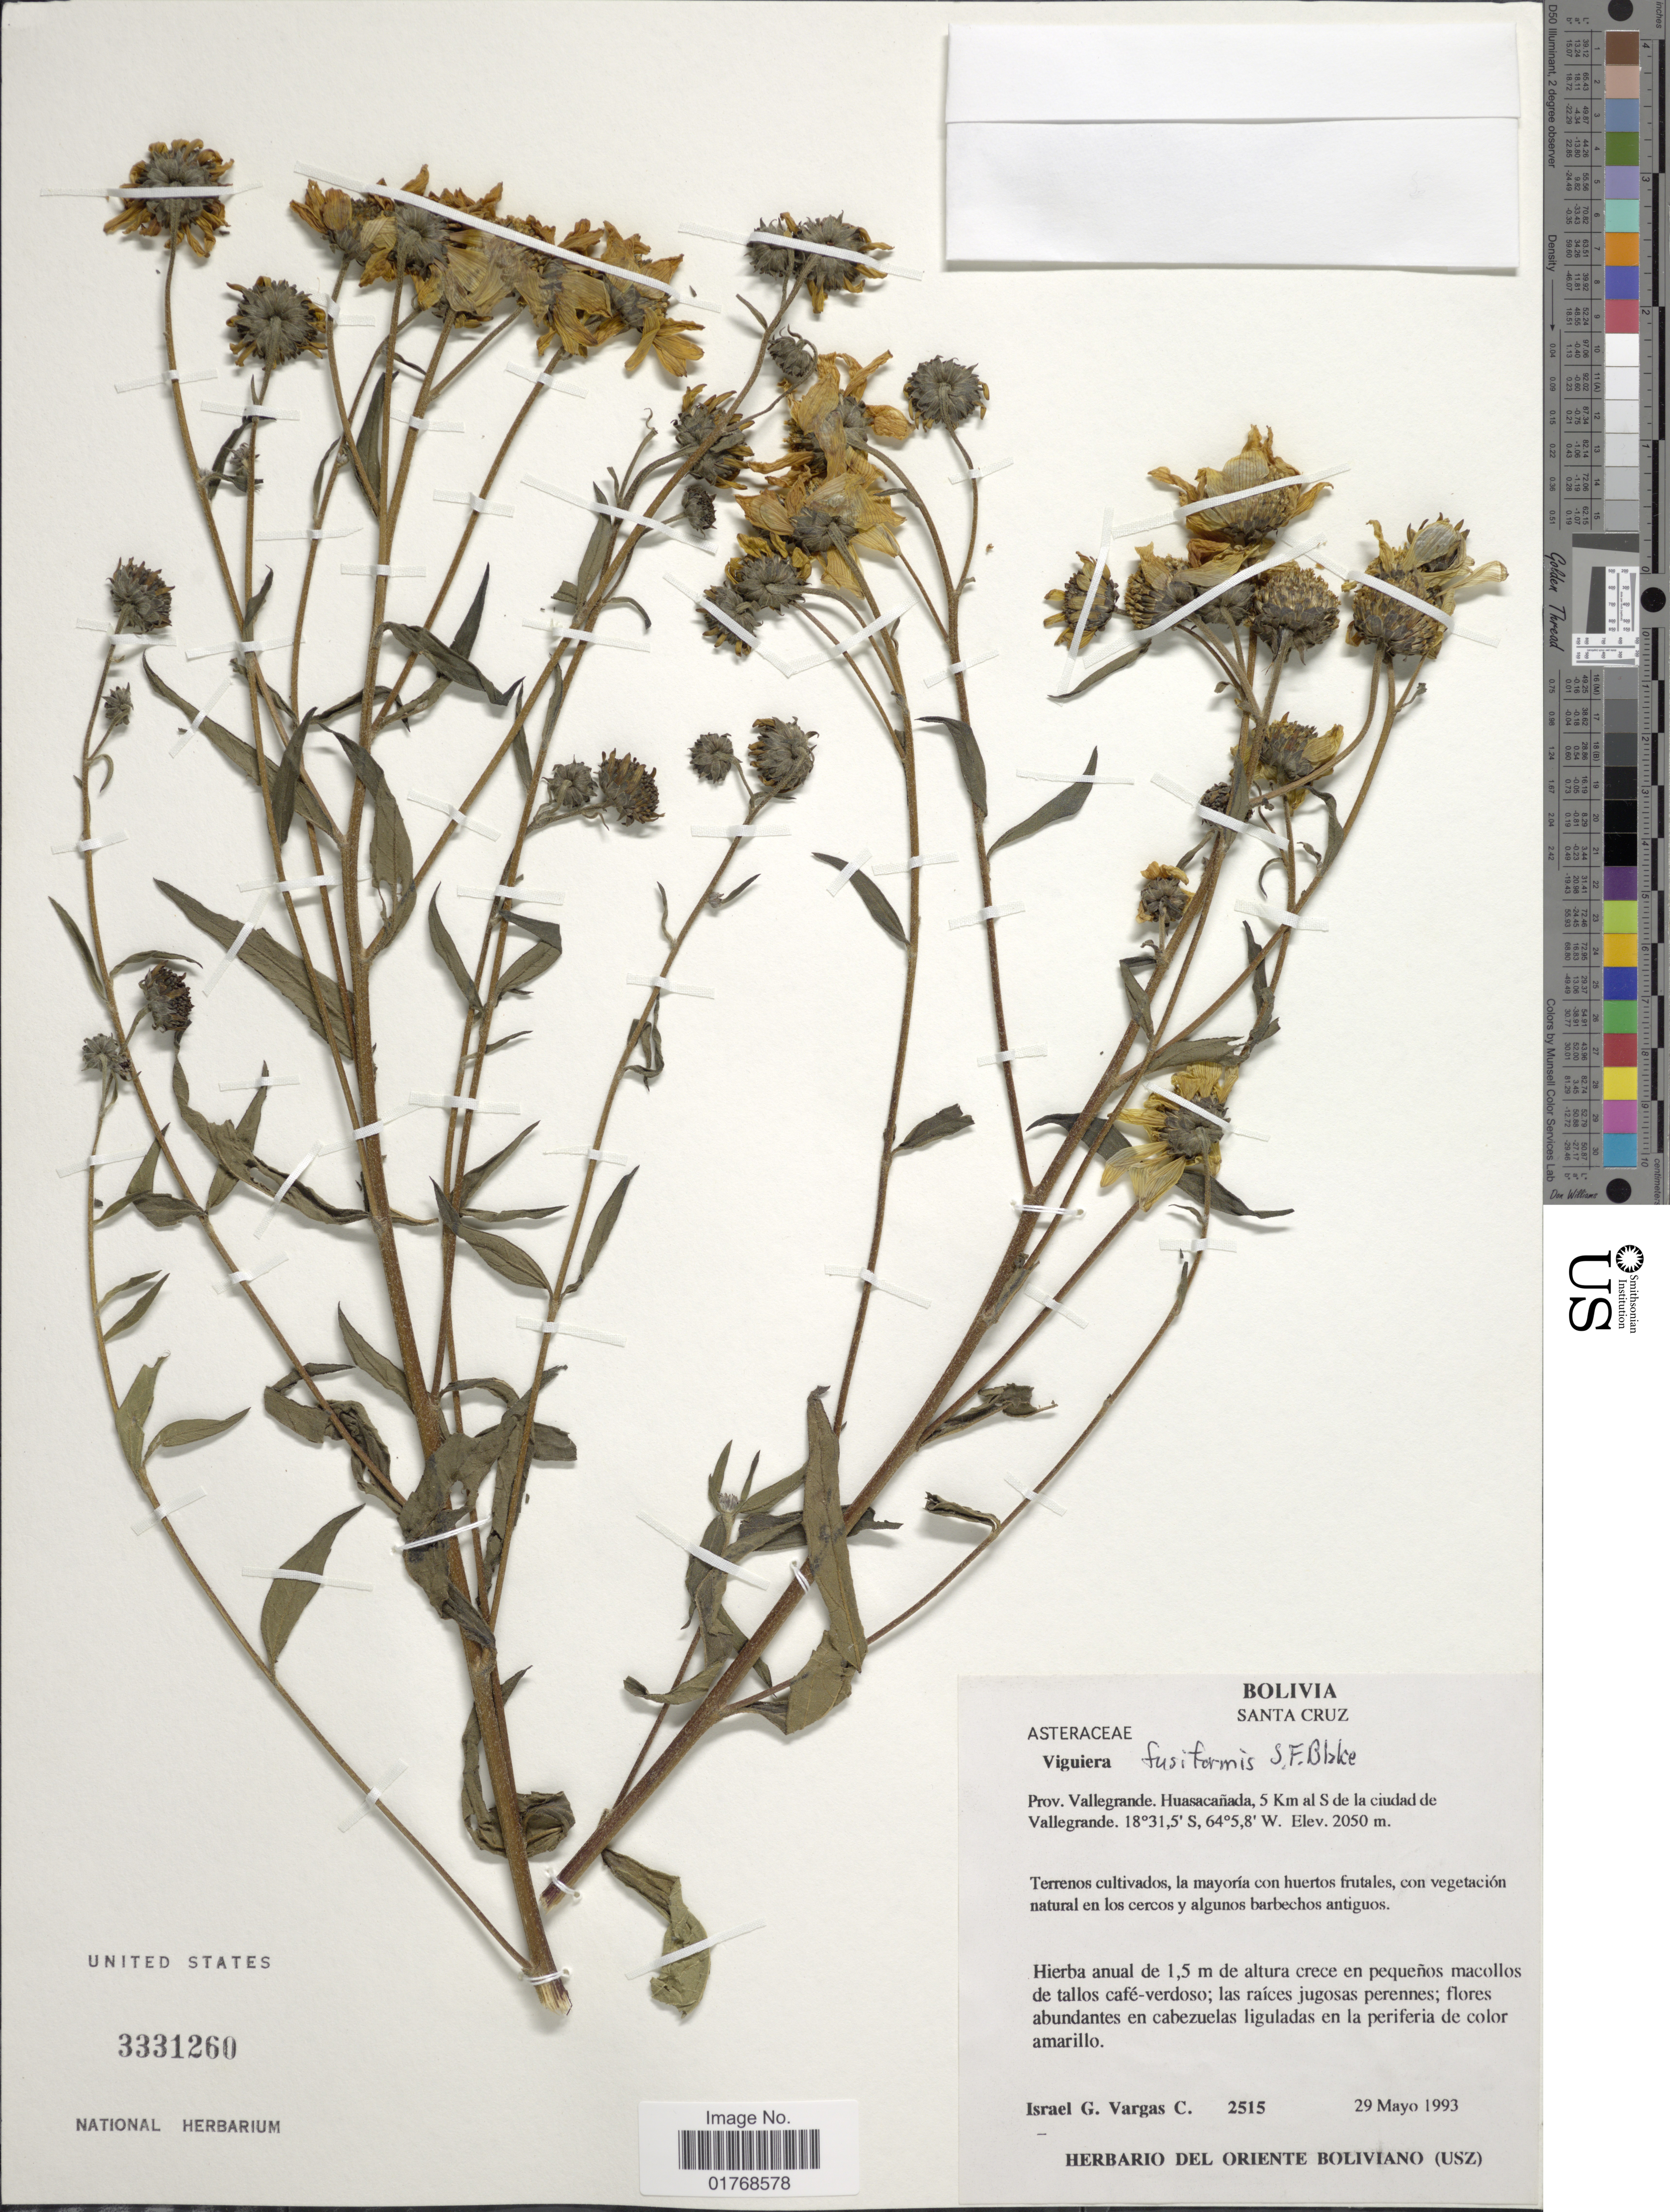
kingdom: Plantae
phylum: Tracheophyta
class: Magnoliopsida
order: Asterales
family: Asteraceae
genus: Viguiera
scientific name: Viguiera fusiformis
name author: S.F. Blake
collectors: I. G. Vargas C.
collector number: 2515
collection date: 1993-05-29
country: Bolivia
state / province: Santa Cruz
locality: Prov. Vallegrande. Huasacañada, 5 Km al S de la ciudad de Vallegrande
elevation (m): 2050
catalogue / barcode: US 3331260